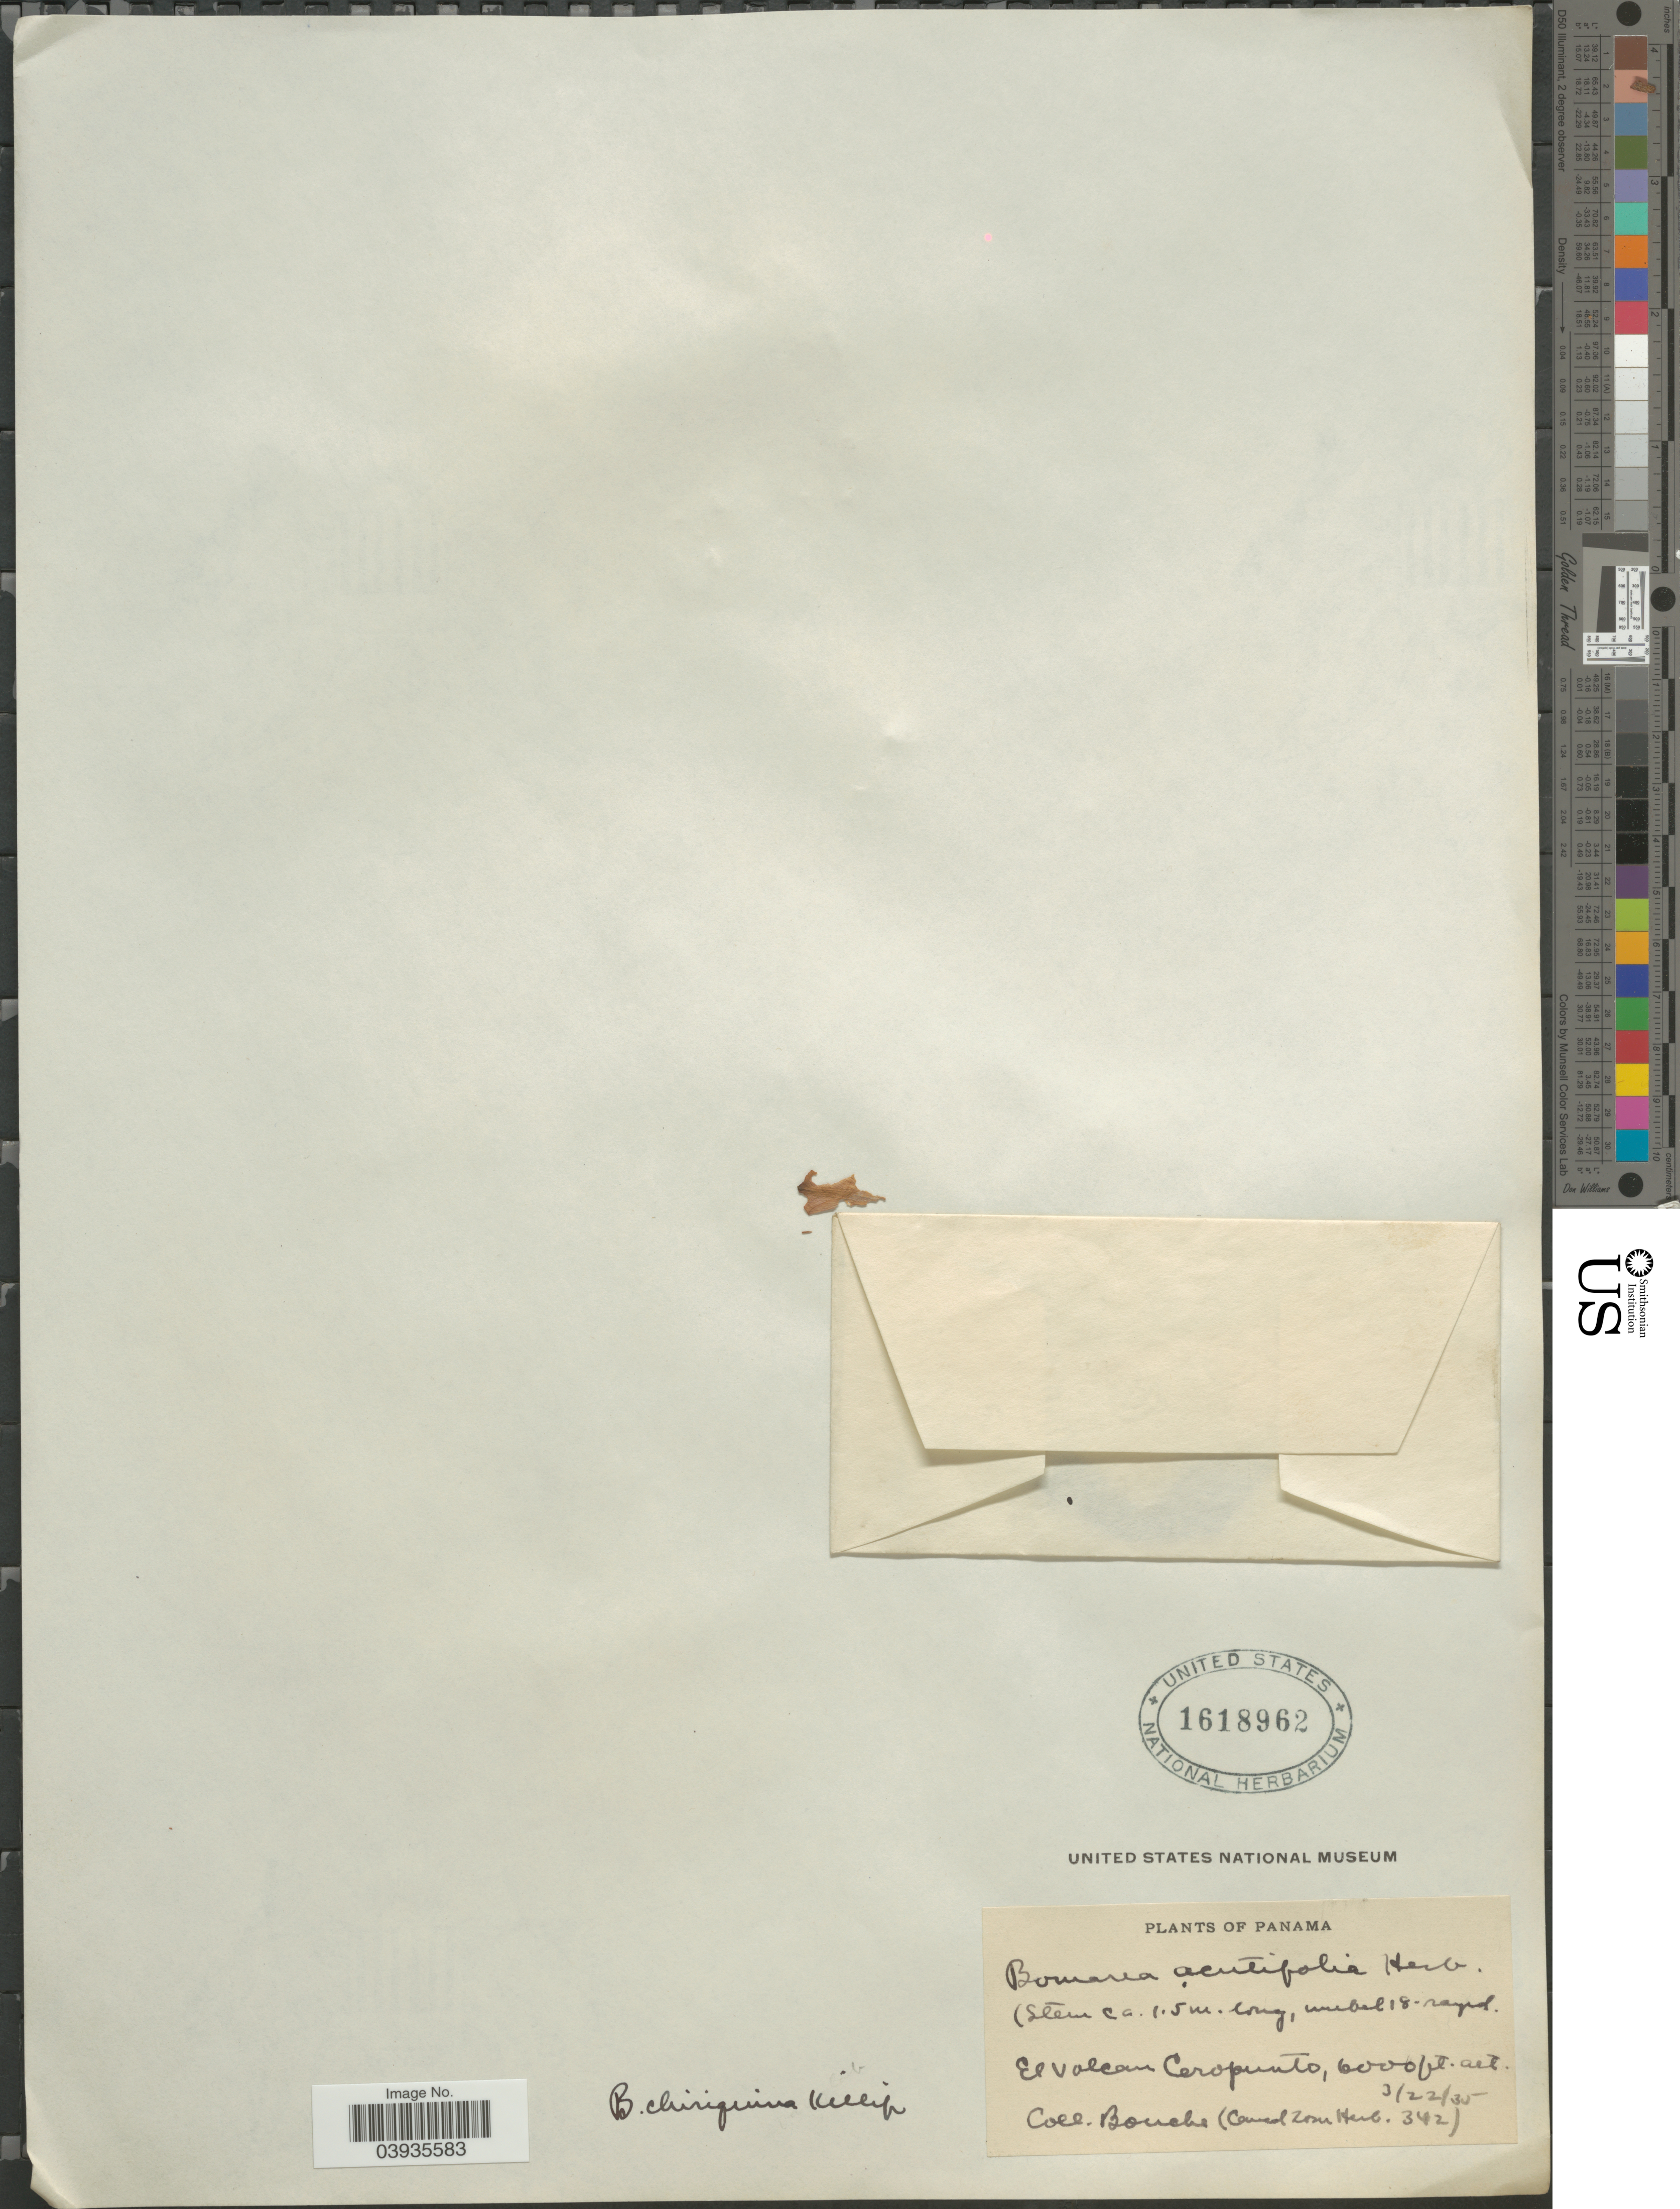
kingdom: Plantae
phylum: Tracheophyta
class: Liliopsida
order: Liliales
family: Alstroemeriaceae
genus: Bomarea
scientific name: Bomarea chiriquina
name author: Killip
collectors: Bouché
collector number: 342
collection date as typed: Transcribed d/m/y: 22/3/35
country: Panama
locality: El Volcan Ceropunto.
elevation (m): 1829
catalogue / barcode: US 1618962